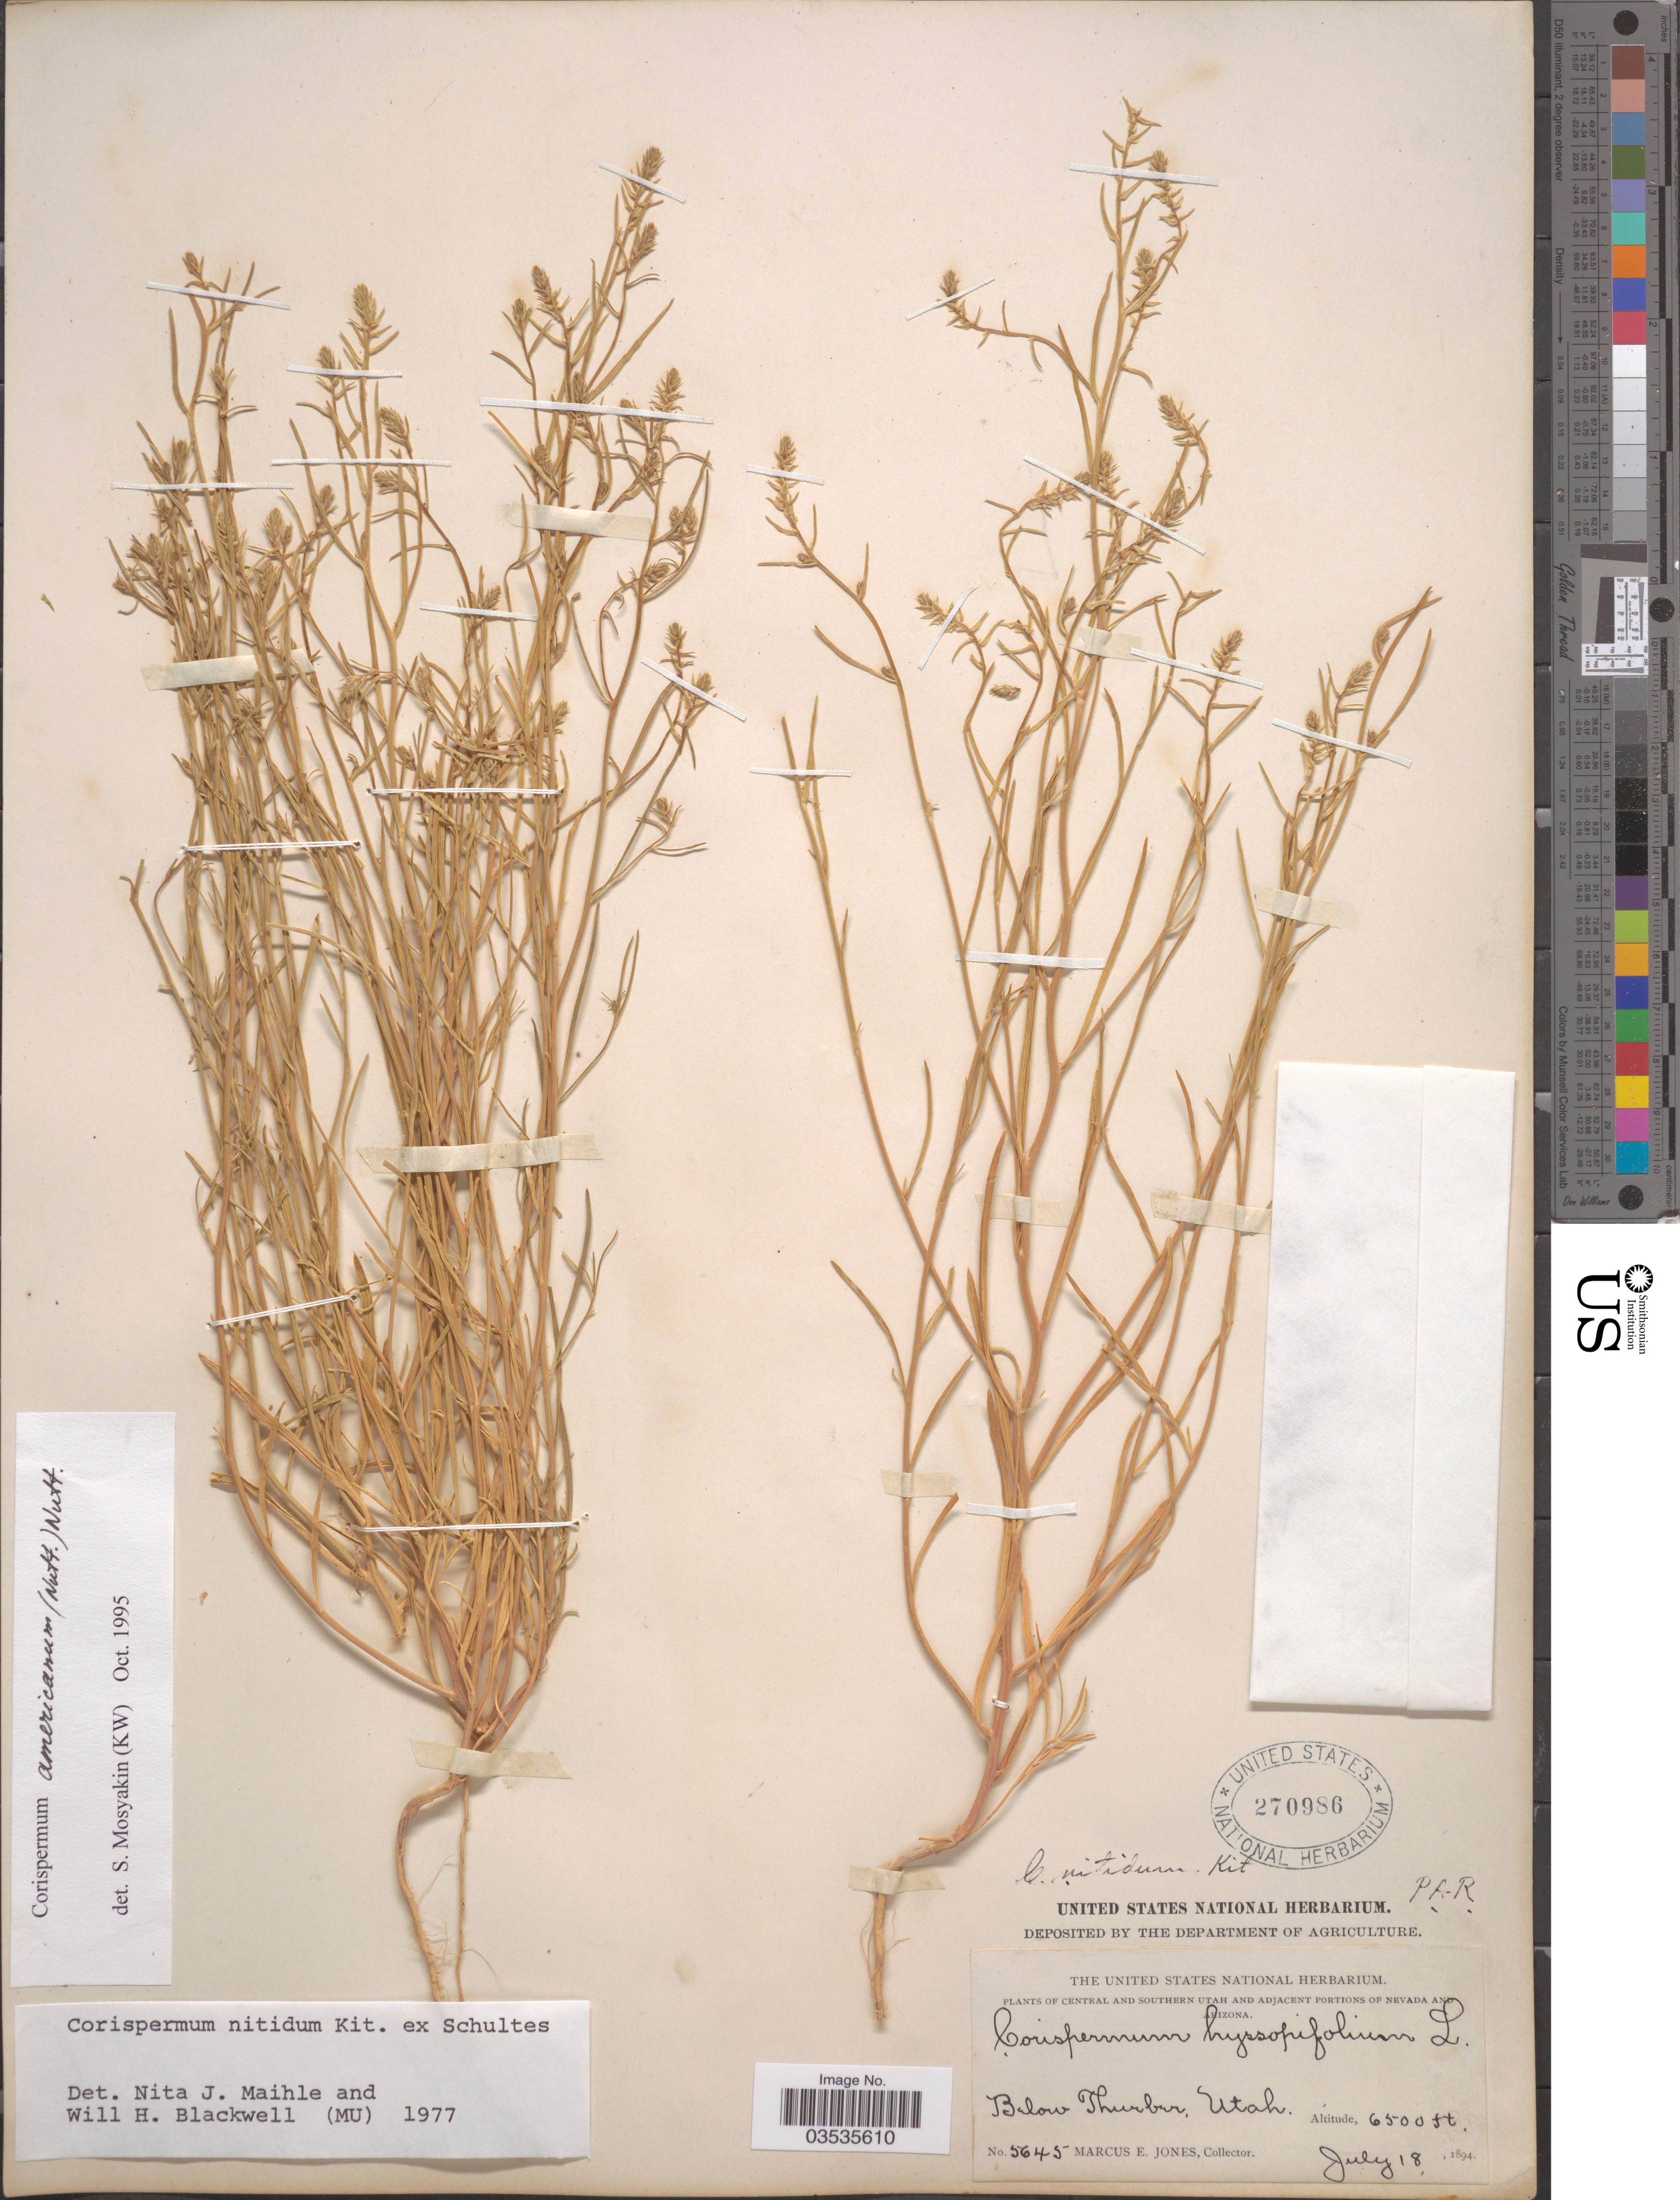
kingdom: Plantae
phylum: Tracheophyta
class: Magnoliopsida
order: Caryophyllales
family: Amaranthaceae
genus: Corispermum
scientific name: Corispermum americanum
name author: (Nutt.) Nutt.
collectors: M. E. Jones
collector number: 5645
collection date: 1894-07-18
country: United States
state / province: Utah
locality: Central and Southern Utah. Below Thurber.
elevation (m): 1981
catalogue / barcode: US 270986